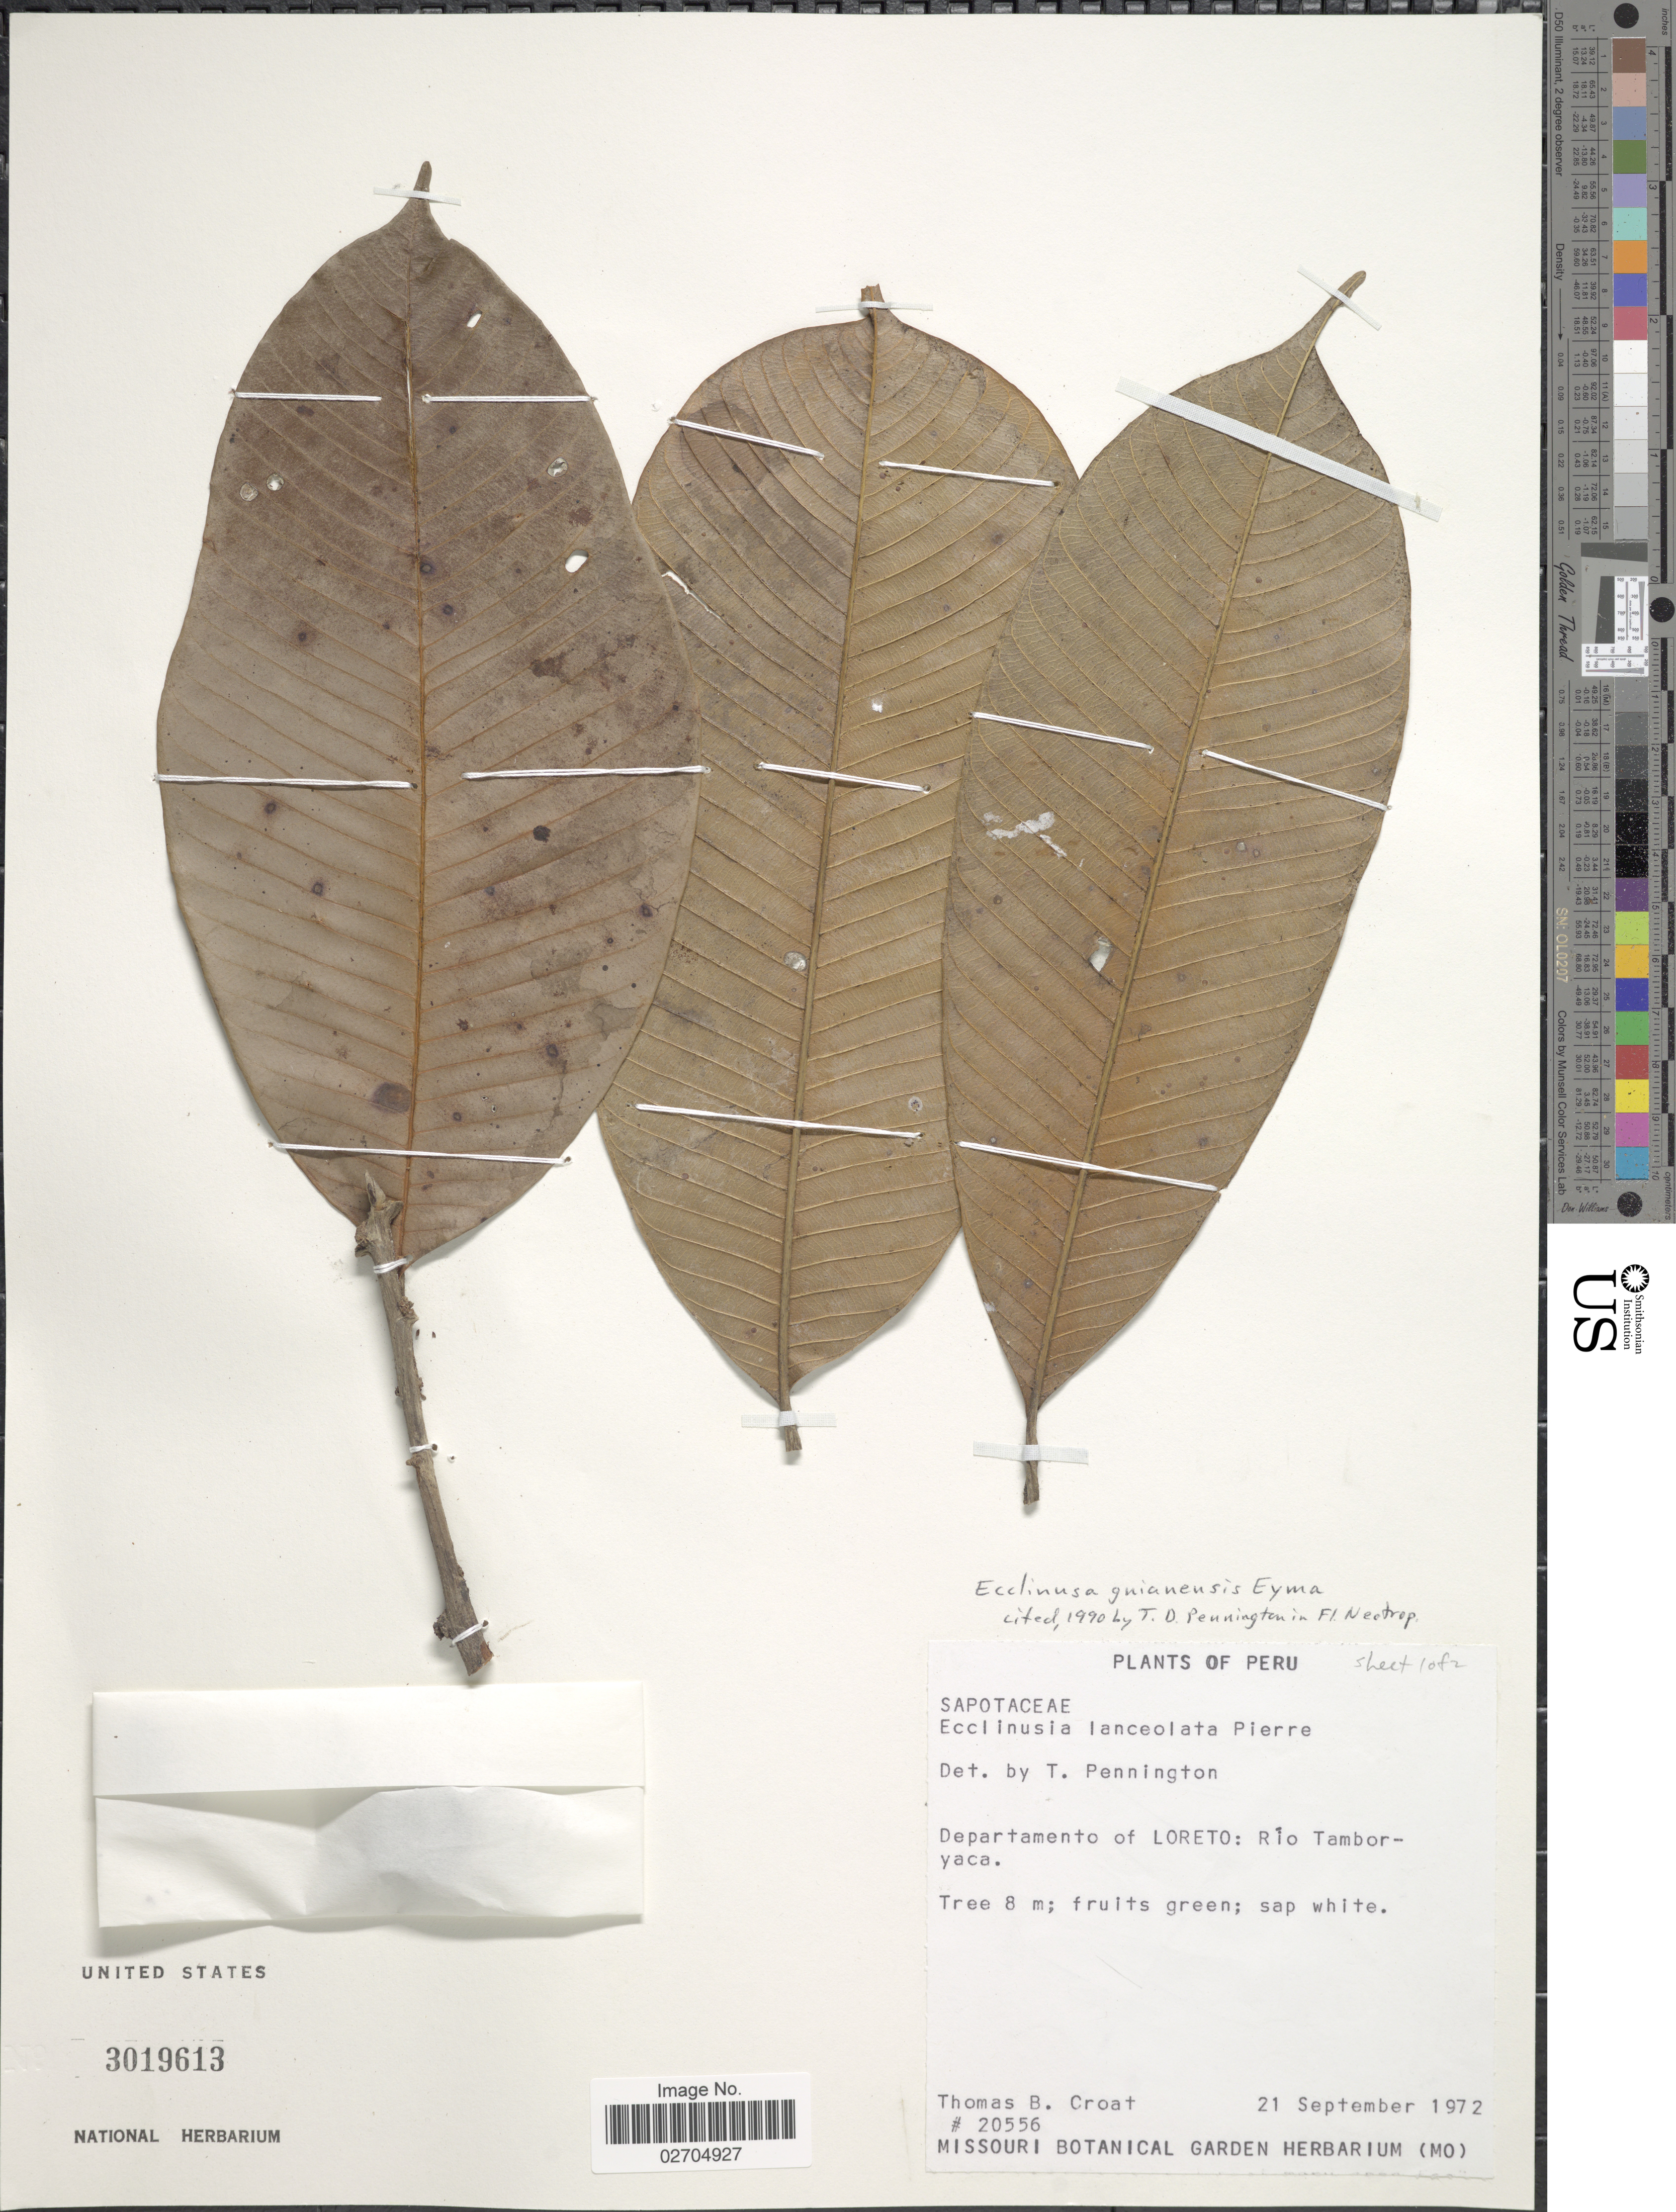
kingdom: Plantae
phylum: Tracheophyta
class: Magnoliopsida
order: Ericales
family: Sapotaceae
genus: Ecclinusa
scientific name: Ecclinusa guianensis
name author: Eyma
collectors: T. B. Croat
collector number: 20556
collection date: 1972-09-21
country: Peru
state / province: Loreto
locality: Departamento of Loreto: Rio Tamboryaca.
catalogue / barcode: US 3019613